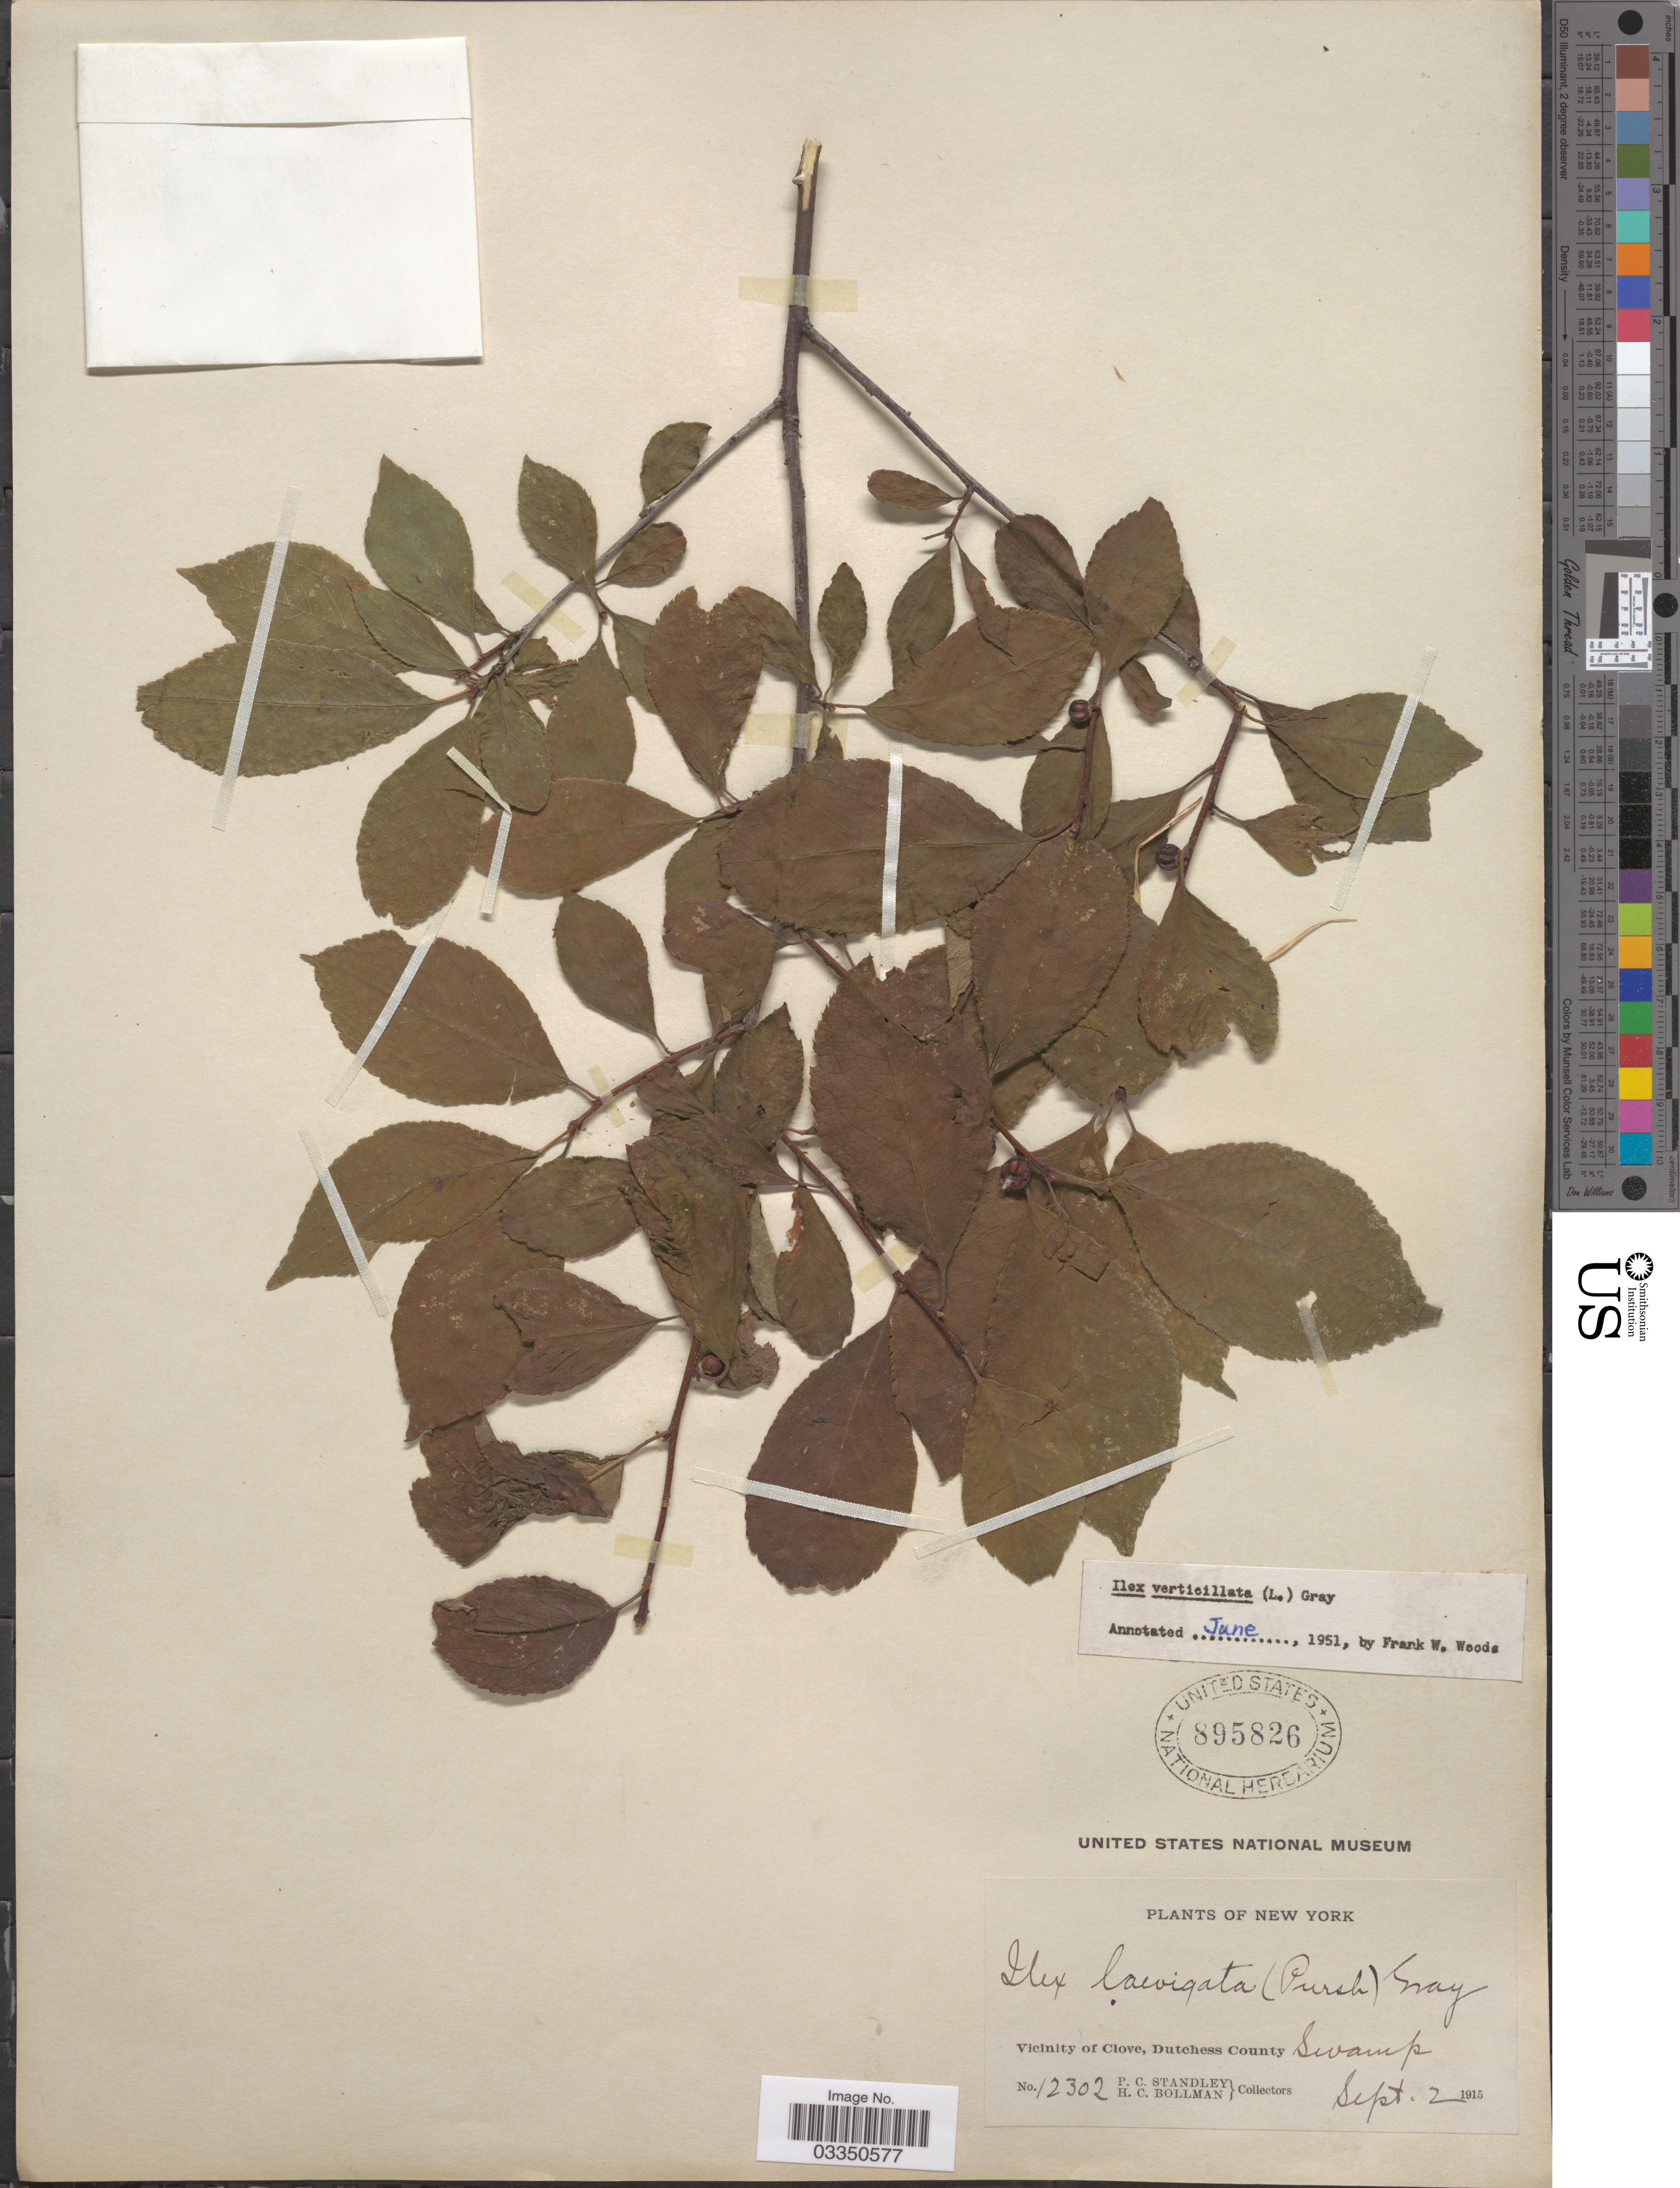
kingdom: Plantae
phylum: Tracheophyta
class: Magnoliopsida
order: Aquifoliales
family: Aquifoliaceae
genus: Ilex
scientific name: Ilex verticillata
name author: (L.) A. Gray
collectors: P. C. Standley & H. C. Bollman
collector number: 12302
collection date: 1915-09-02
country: United States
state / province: New York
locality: Vicinity of Clove, Dutchess County.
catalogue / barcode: US 895826